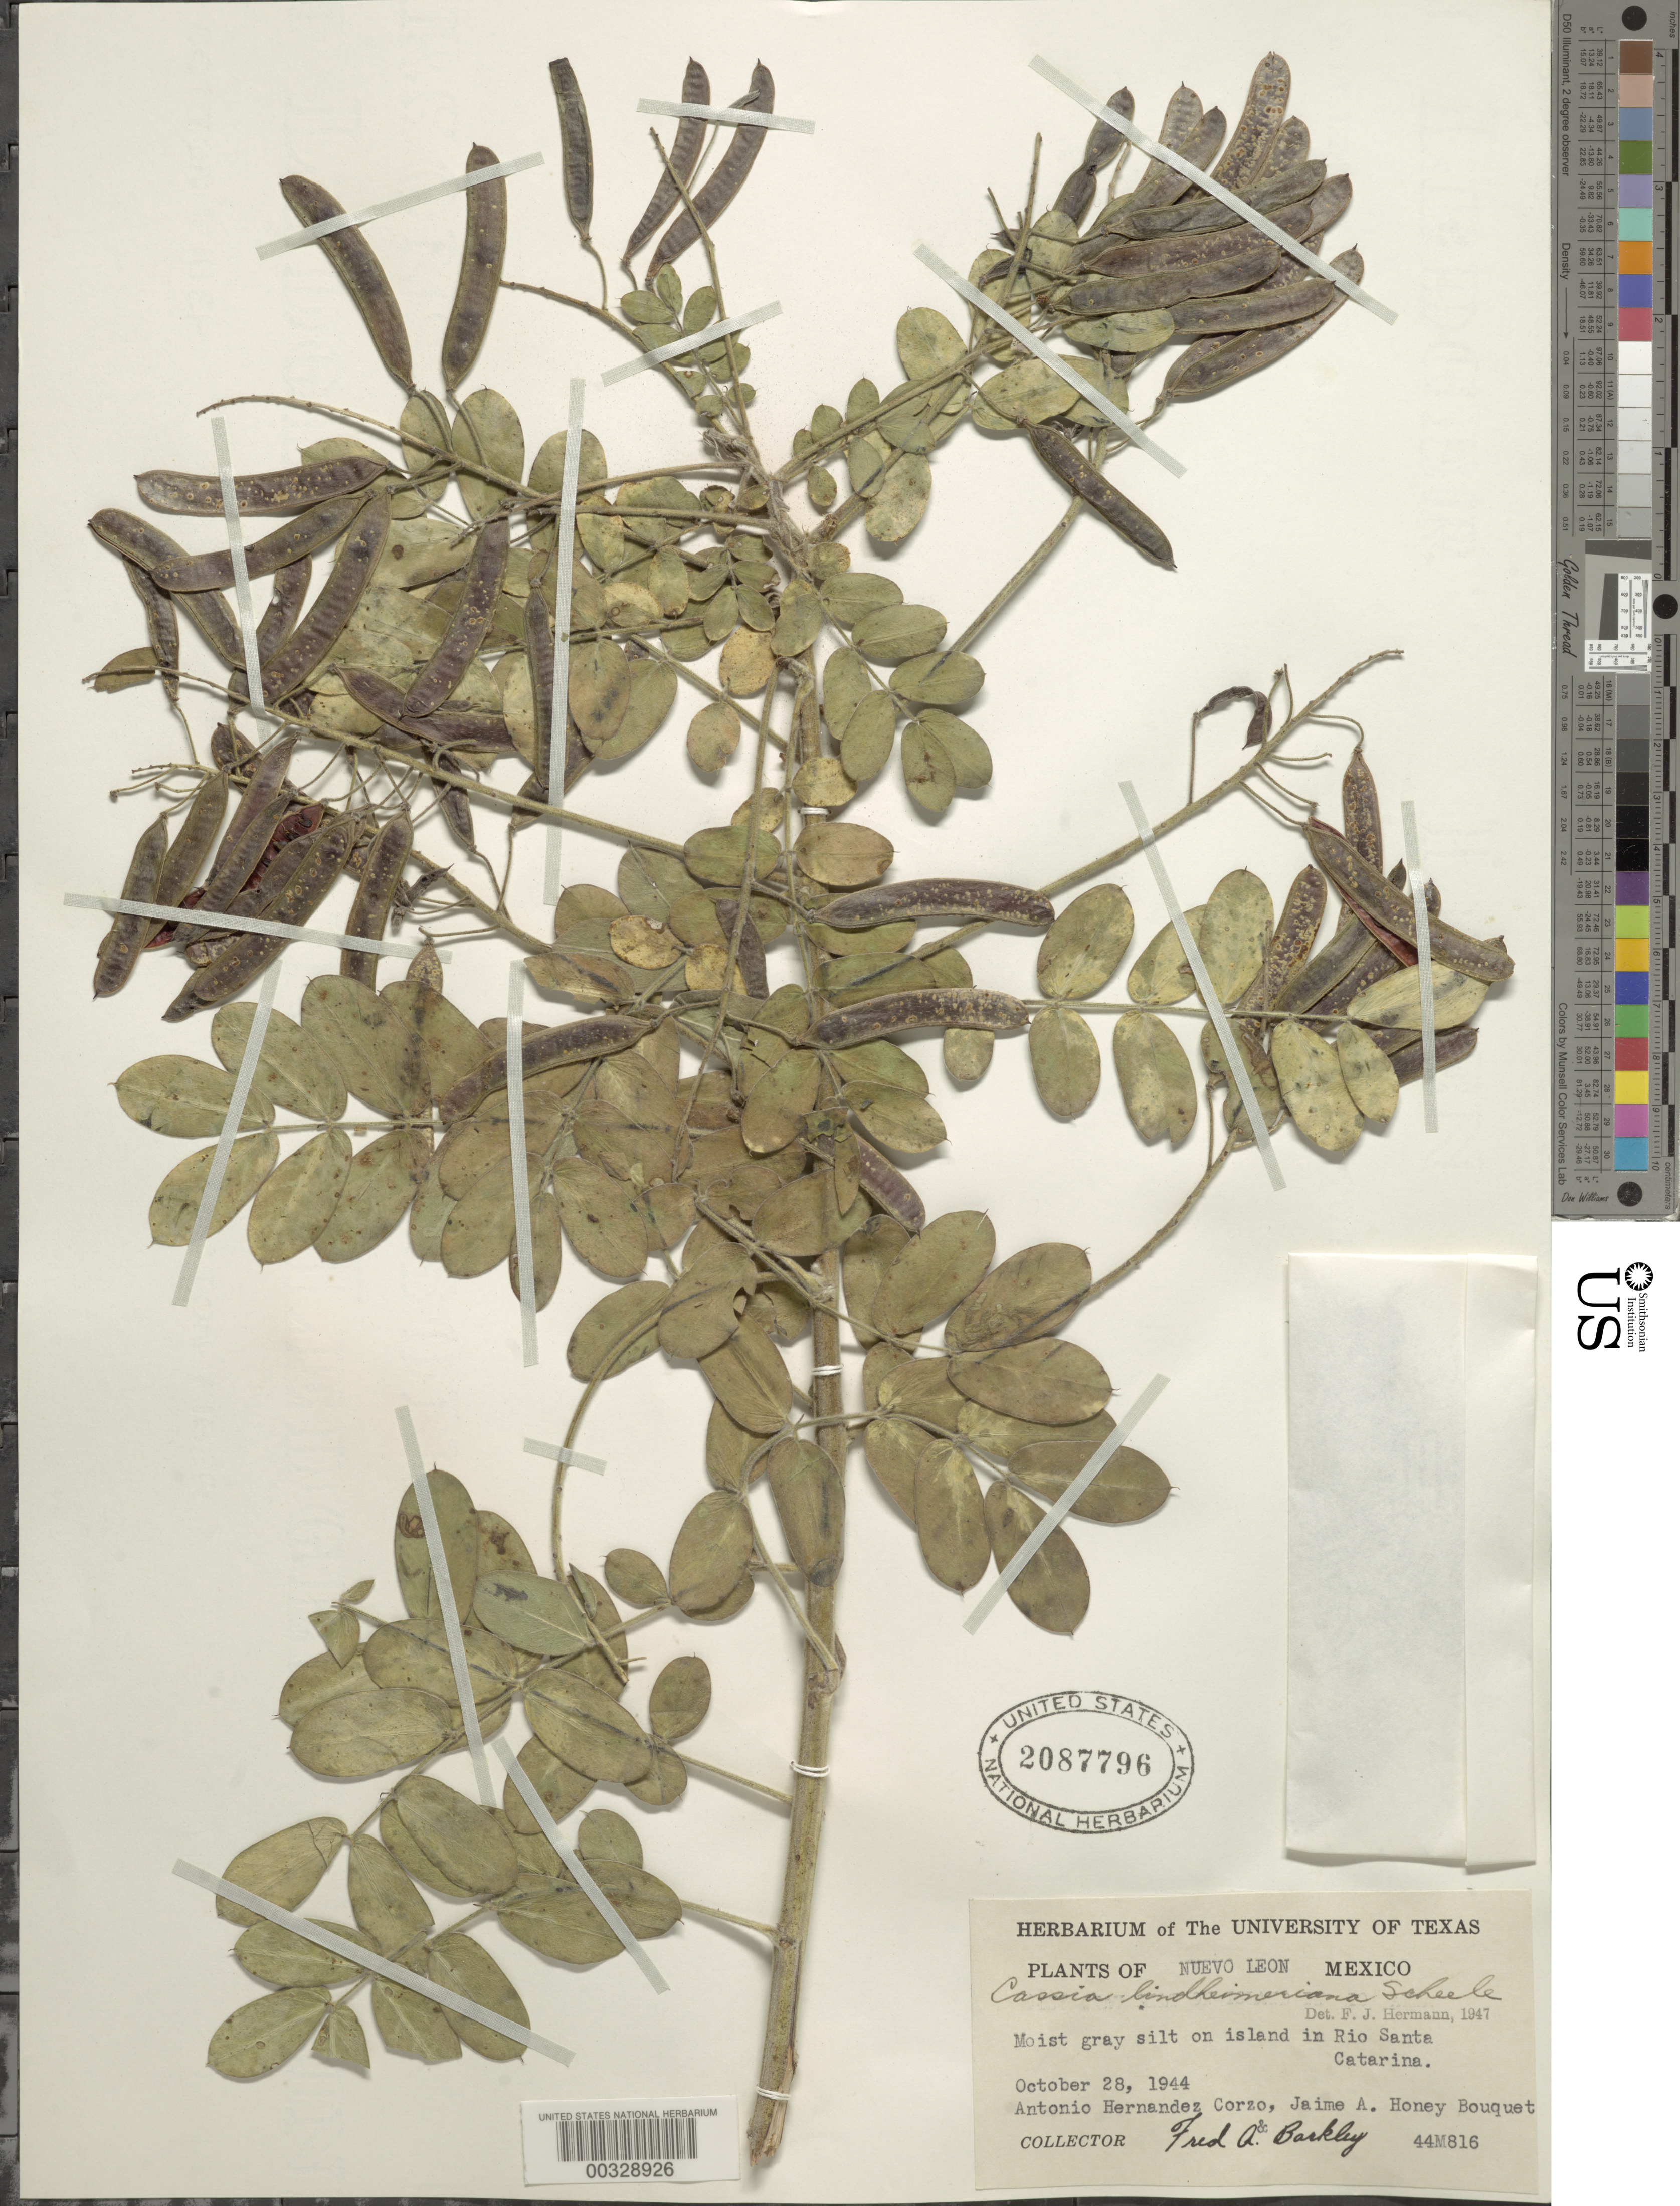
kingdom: Plantae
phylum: Tracheophyta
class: Magnoliopsida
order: Fabales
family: Fabaceae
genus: Senna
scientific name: Senna lindheimeriana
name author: (Scheele) H.S. Irwin & Barneby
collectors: F. A. Barkley, A. Corzo & J. Bouquet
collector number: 44m816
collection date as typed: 28 Oct 1944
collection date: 1944-10-28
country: Mexico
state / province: Nuevo León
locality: On island in rio Santa Catarina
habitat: Moist gray silt on island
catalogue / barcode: US 2087796